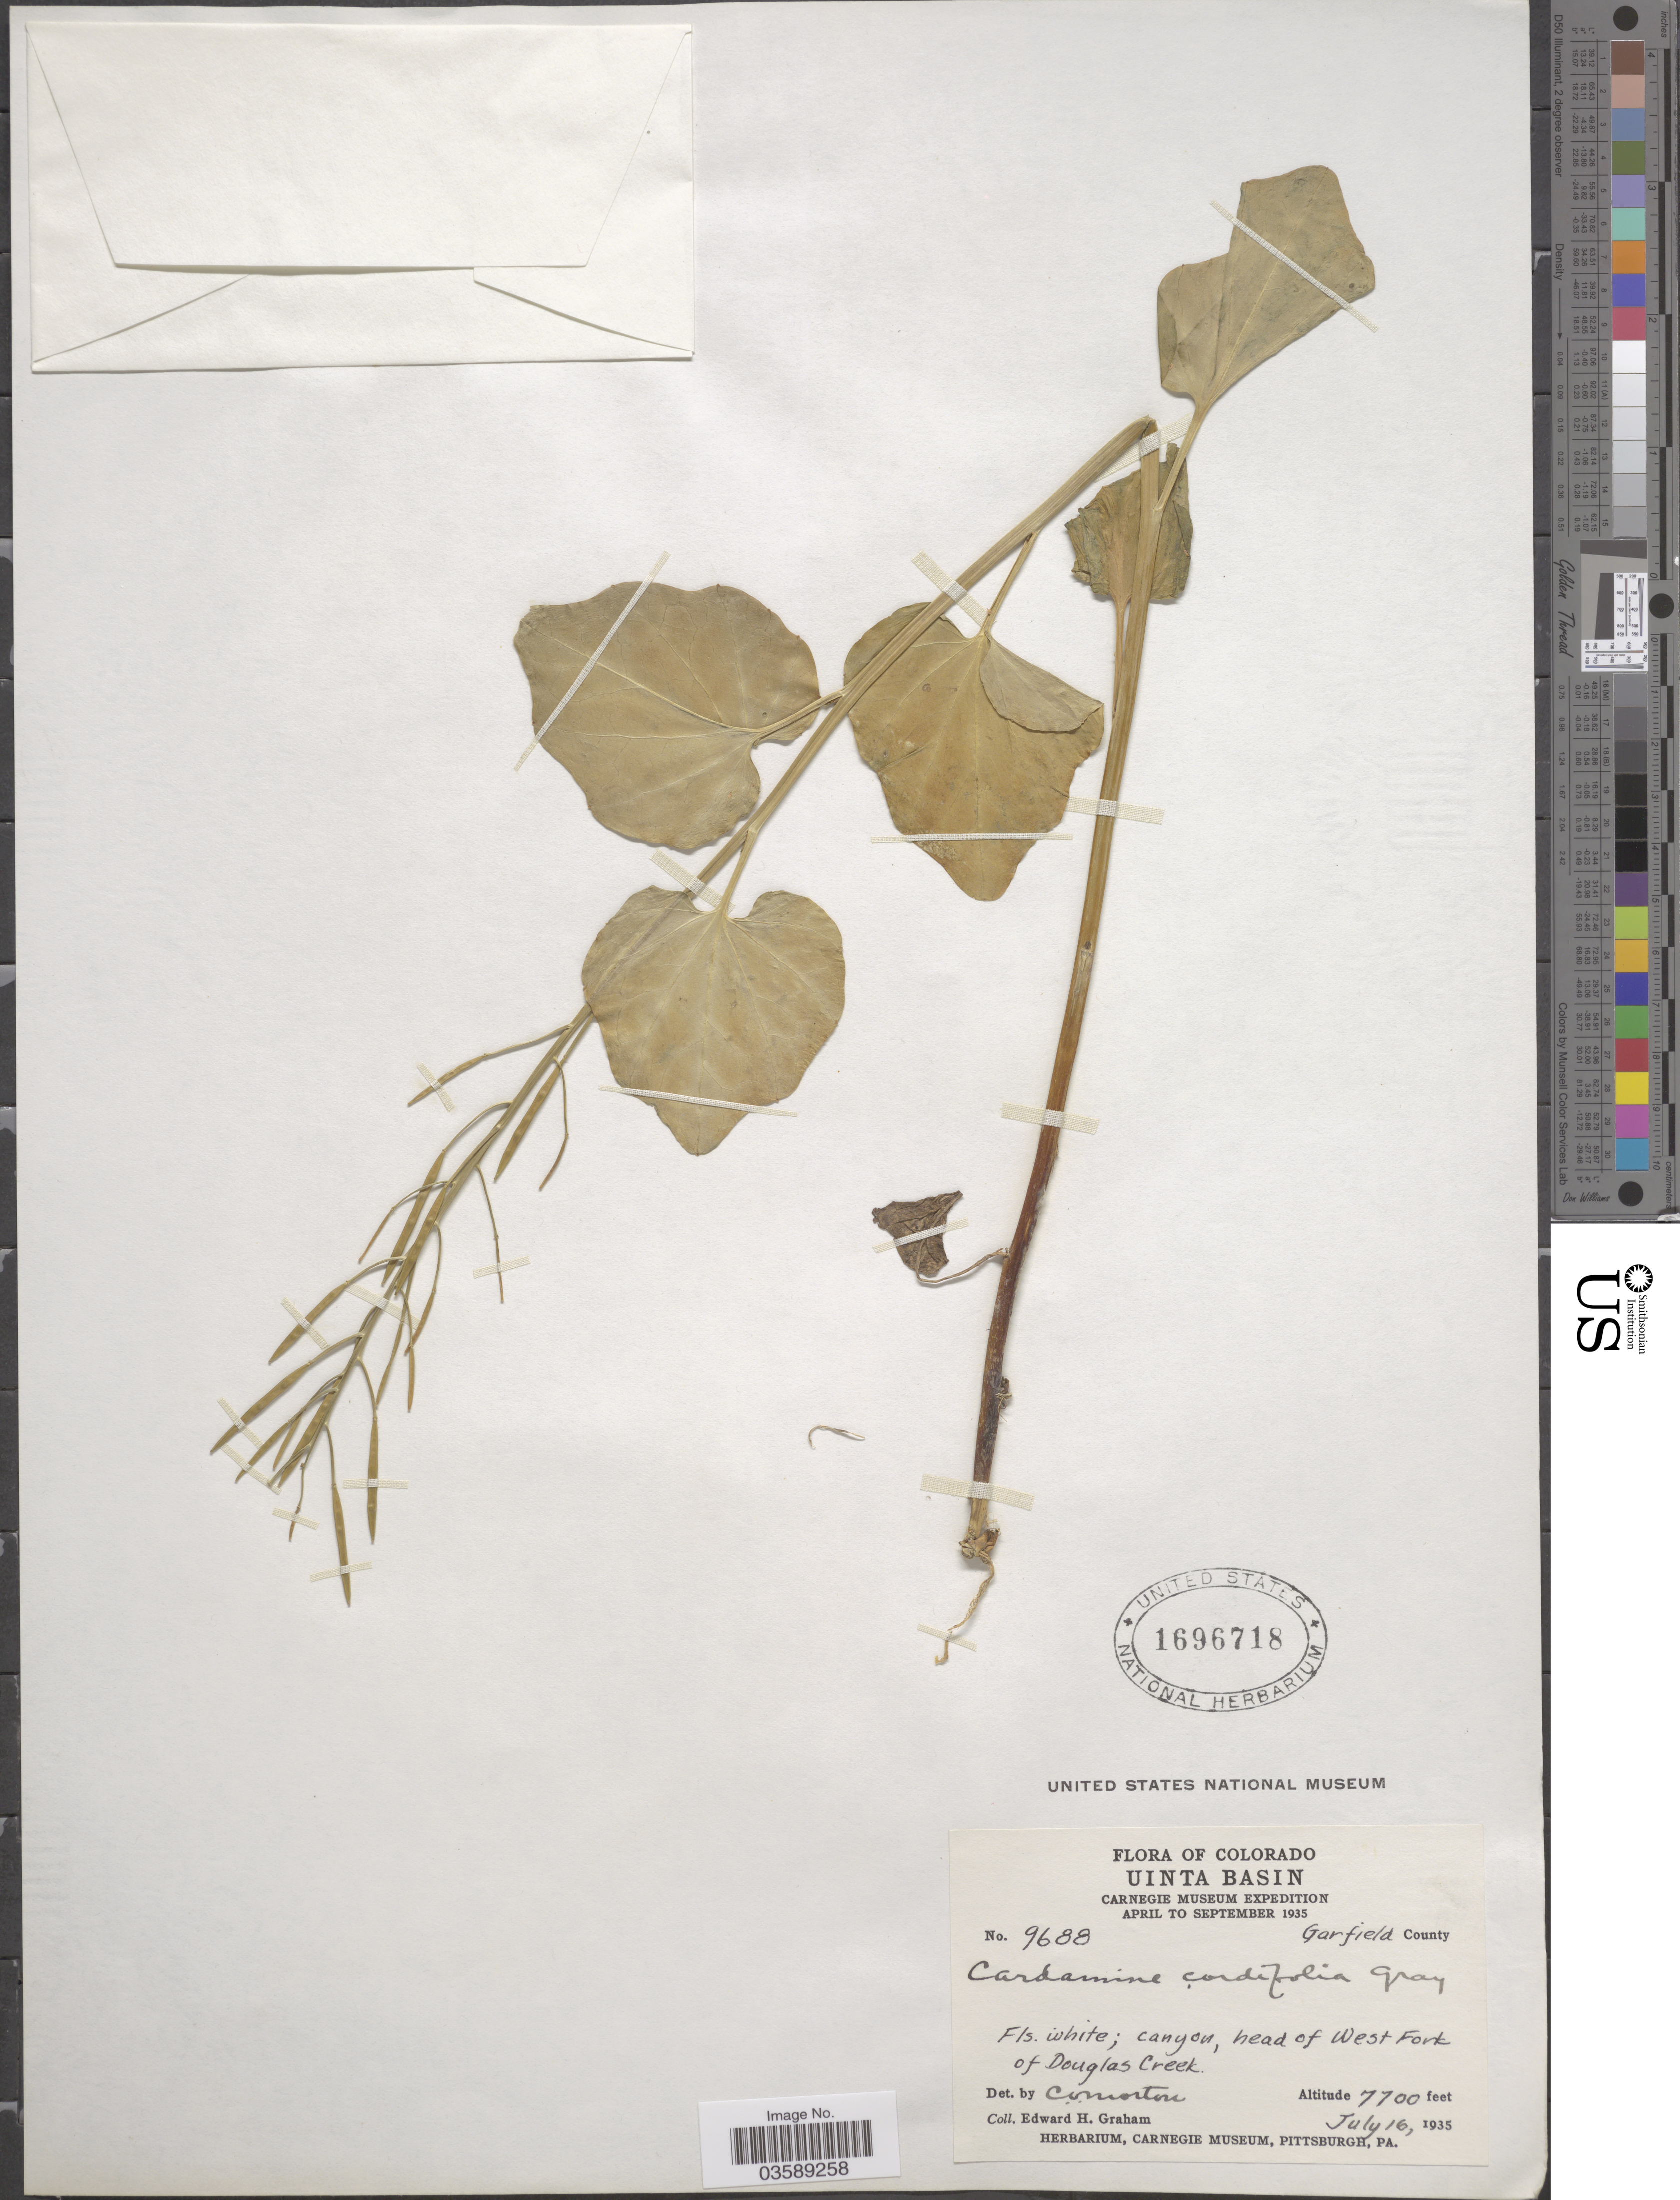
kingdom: Plantae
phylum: Tracheophyta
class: Magnoliopsida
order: Brassicales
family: Brassicaceae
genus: Cardamine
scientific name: Cardamine cordifolia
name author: A. Gray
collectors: E. H. Graham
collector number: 9688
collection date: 1935-07-16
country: United States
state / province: Colorado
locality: Uinta Basin. Garfield County. Canyon, head of West Fork of Douglas Creek.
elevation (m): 2347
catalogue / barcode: US 1696718